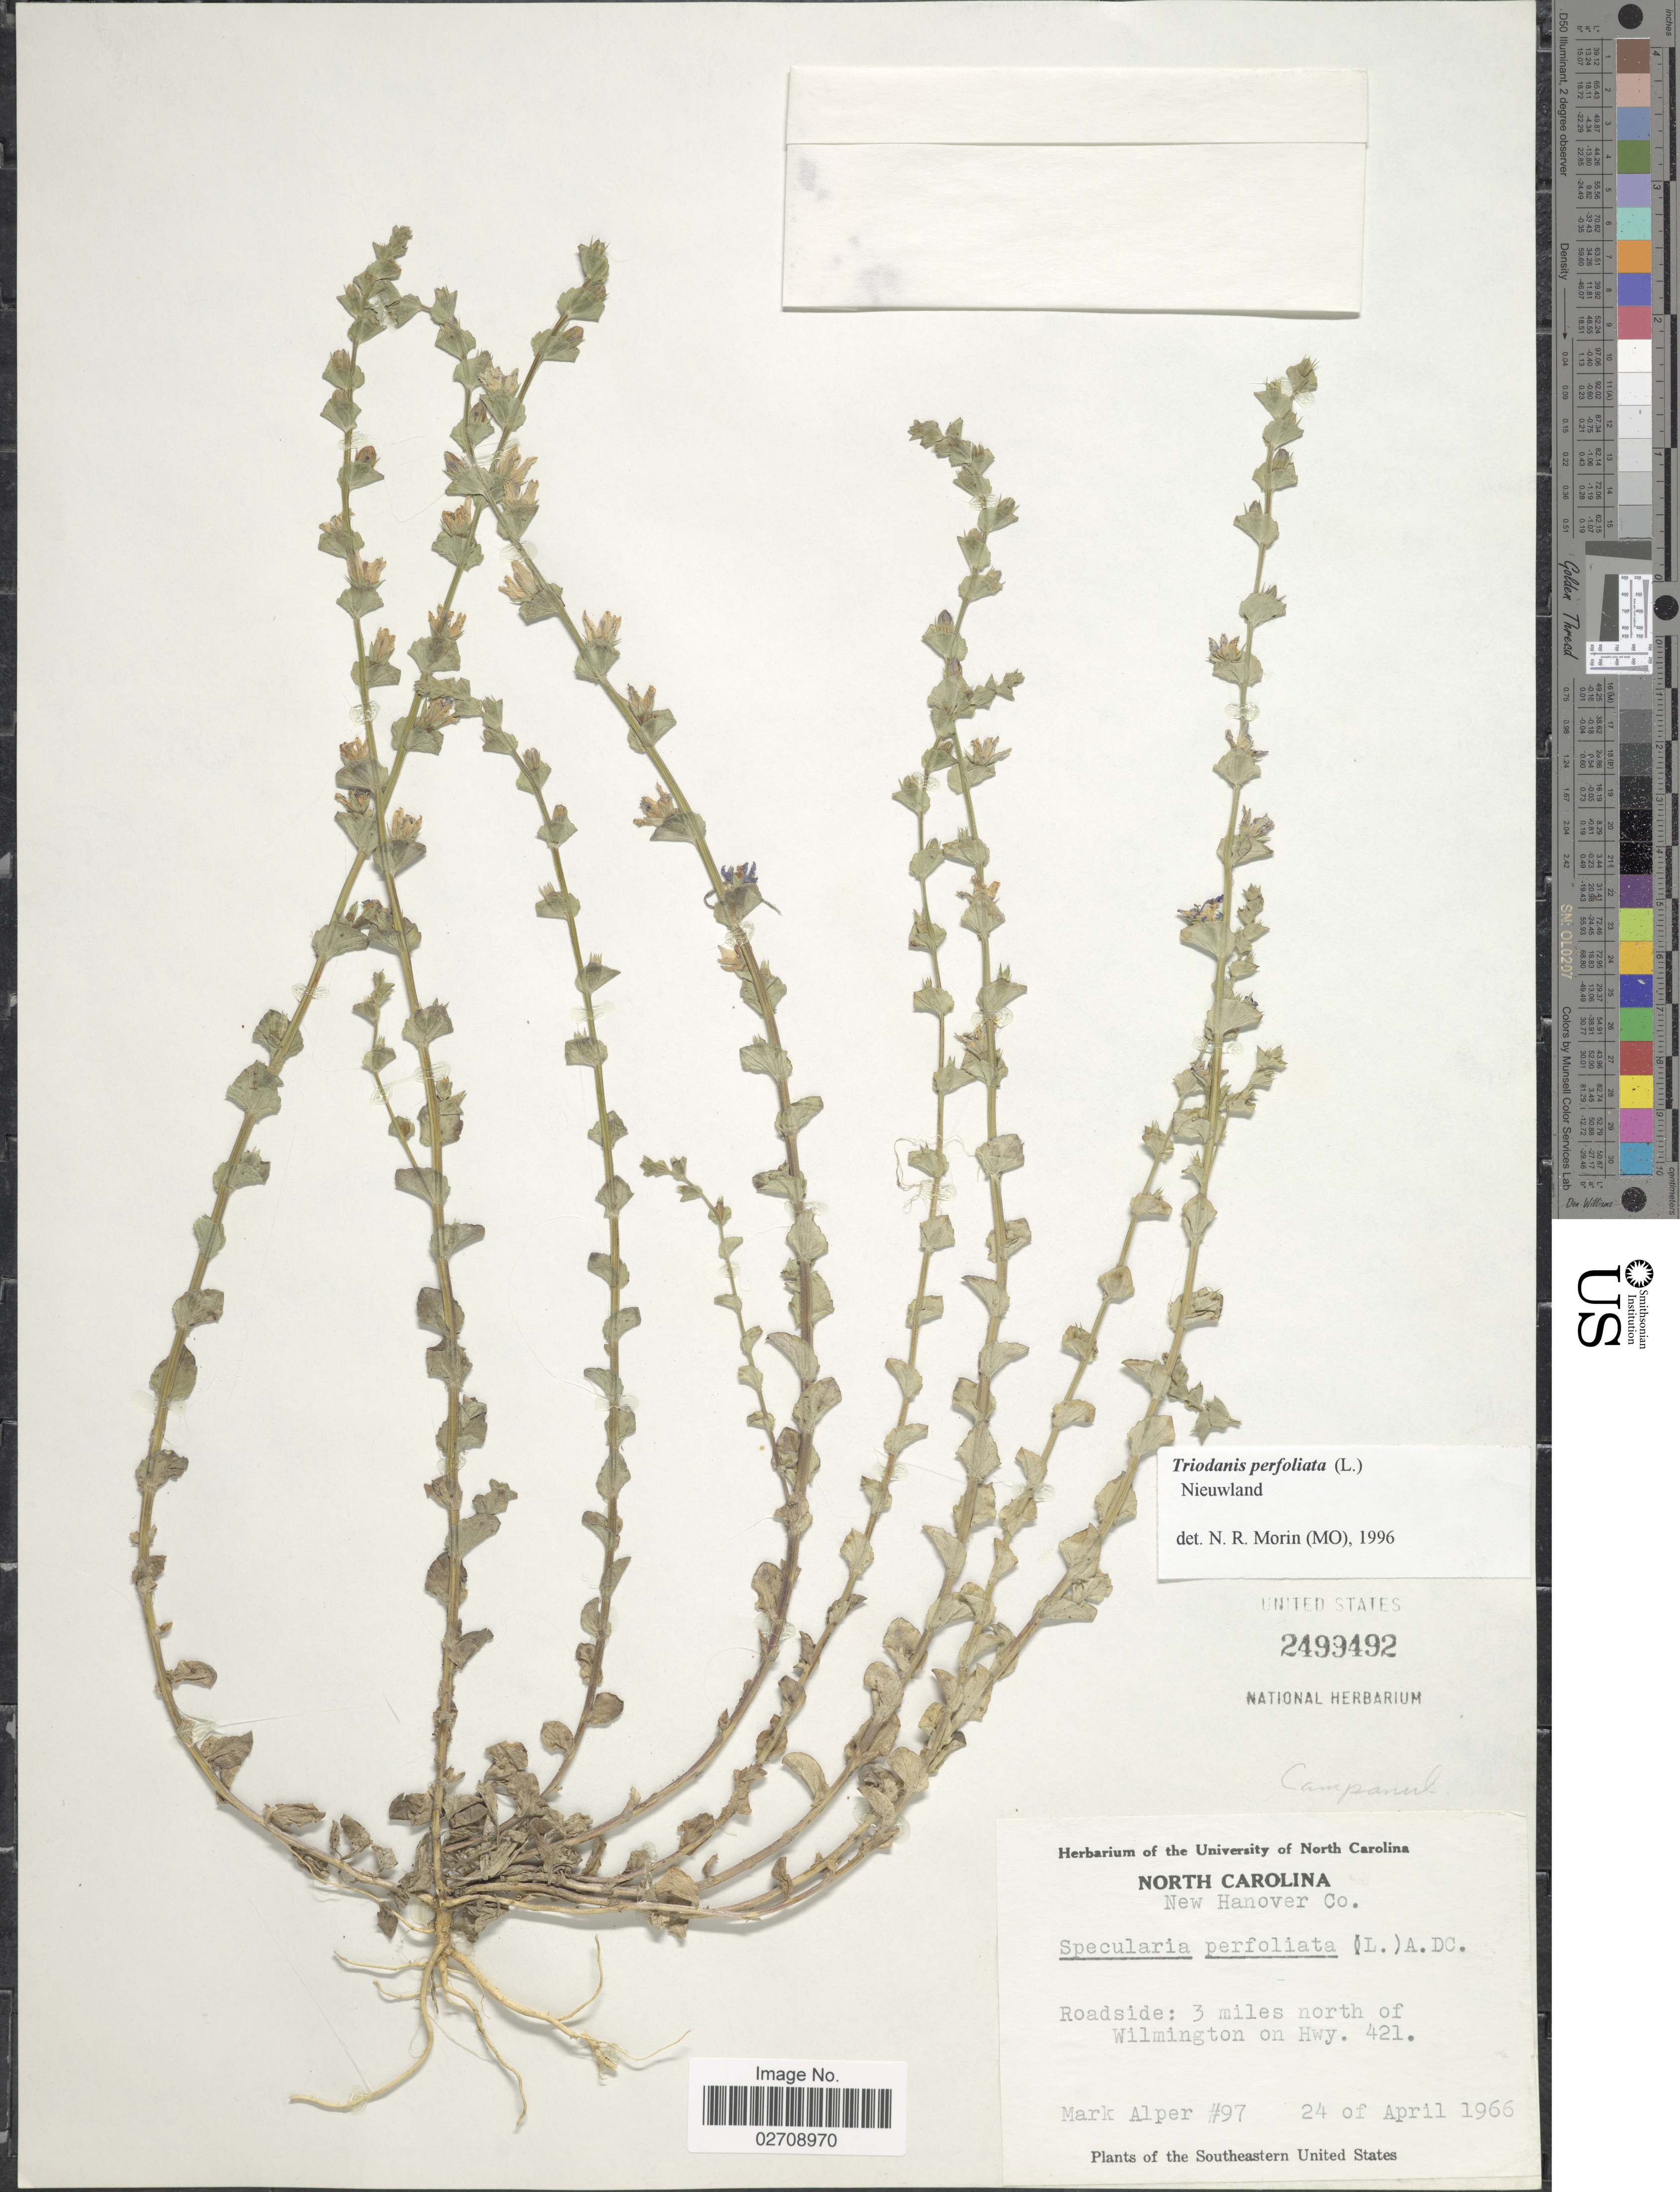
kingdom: Plantae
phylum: Tracheophyta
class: Magnoliopsida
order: Asterales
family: Campanulaceae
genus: Triodanis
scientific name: Triodanis perfoliata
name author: (L.) Nieuwl.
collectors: M. Alper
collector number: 97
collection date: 1966-04-24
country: United States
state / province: North Carolina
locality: New Hanover Co., Roadside: 3 miles north of Wilmington on Hwy. 421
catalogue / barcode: US 2499492